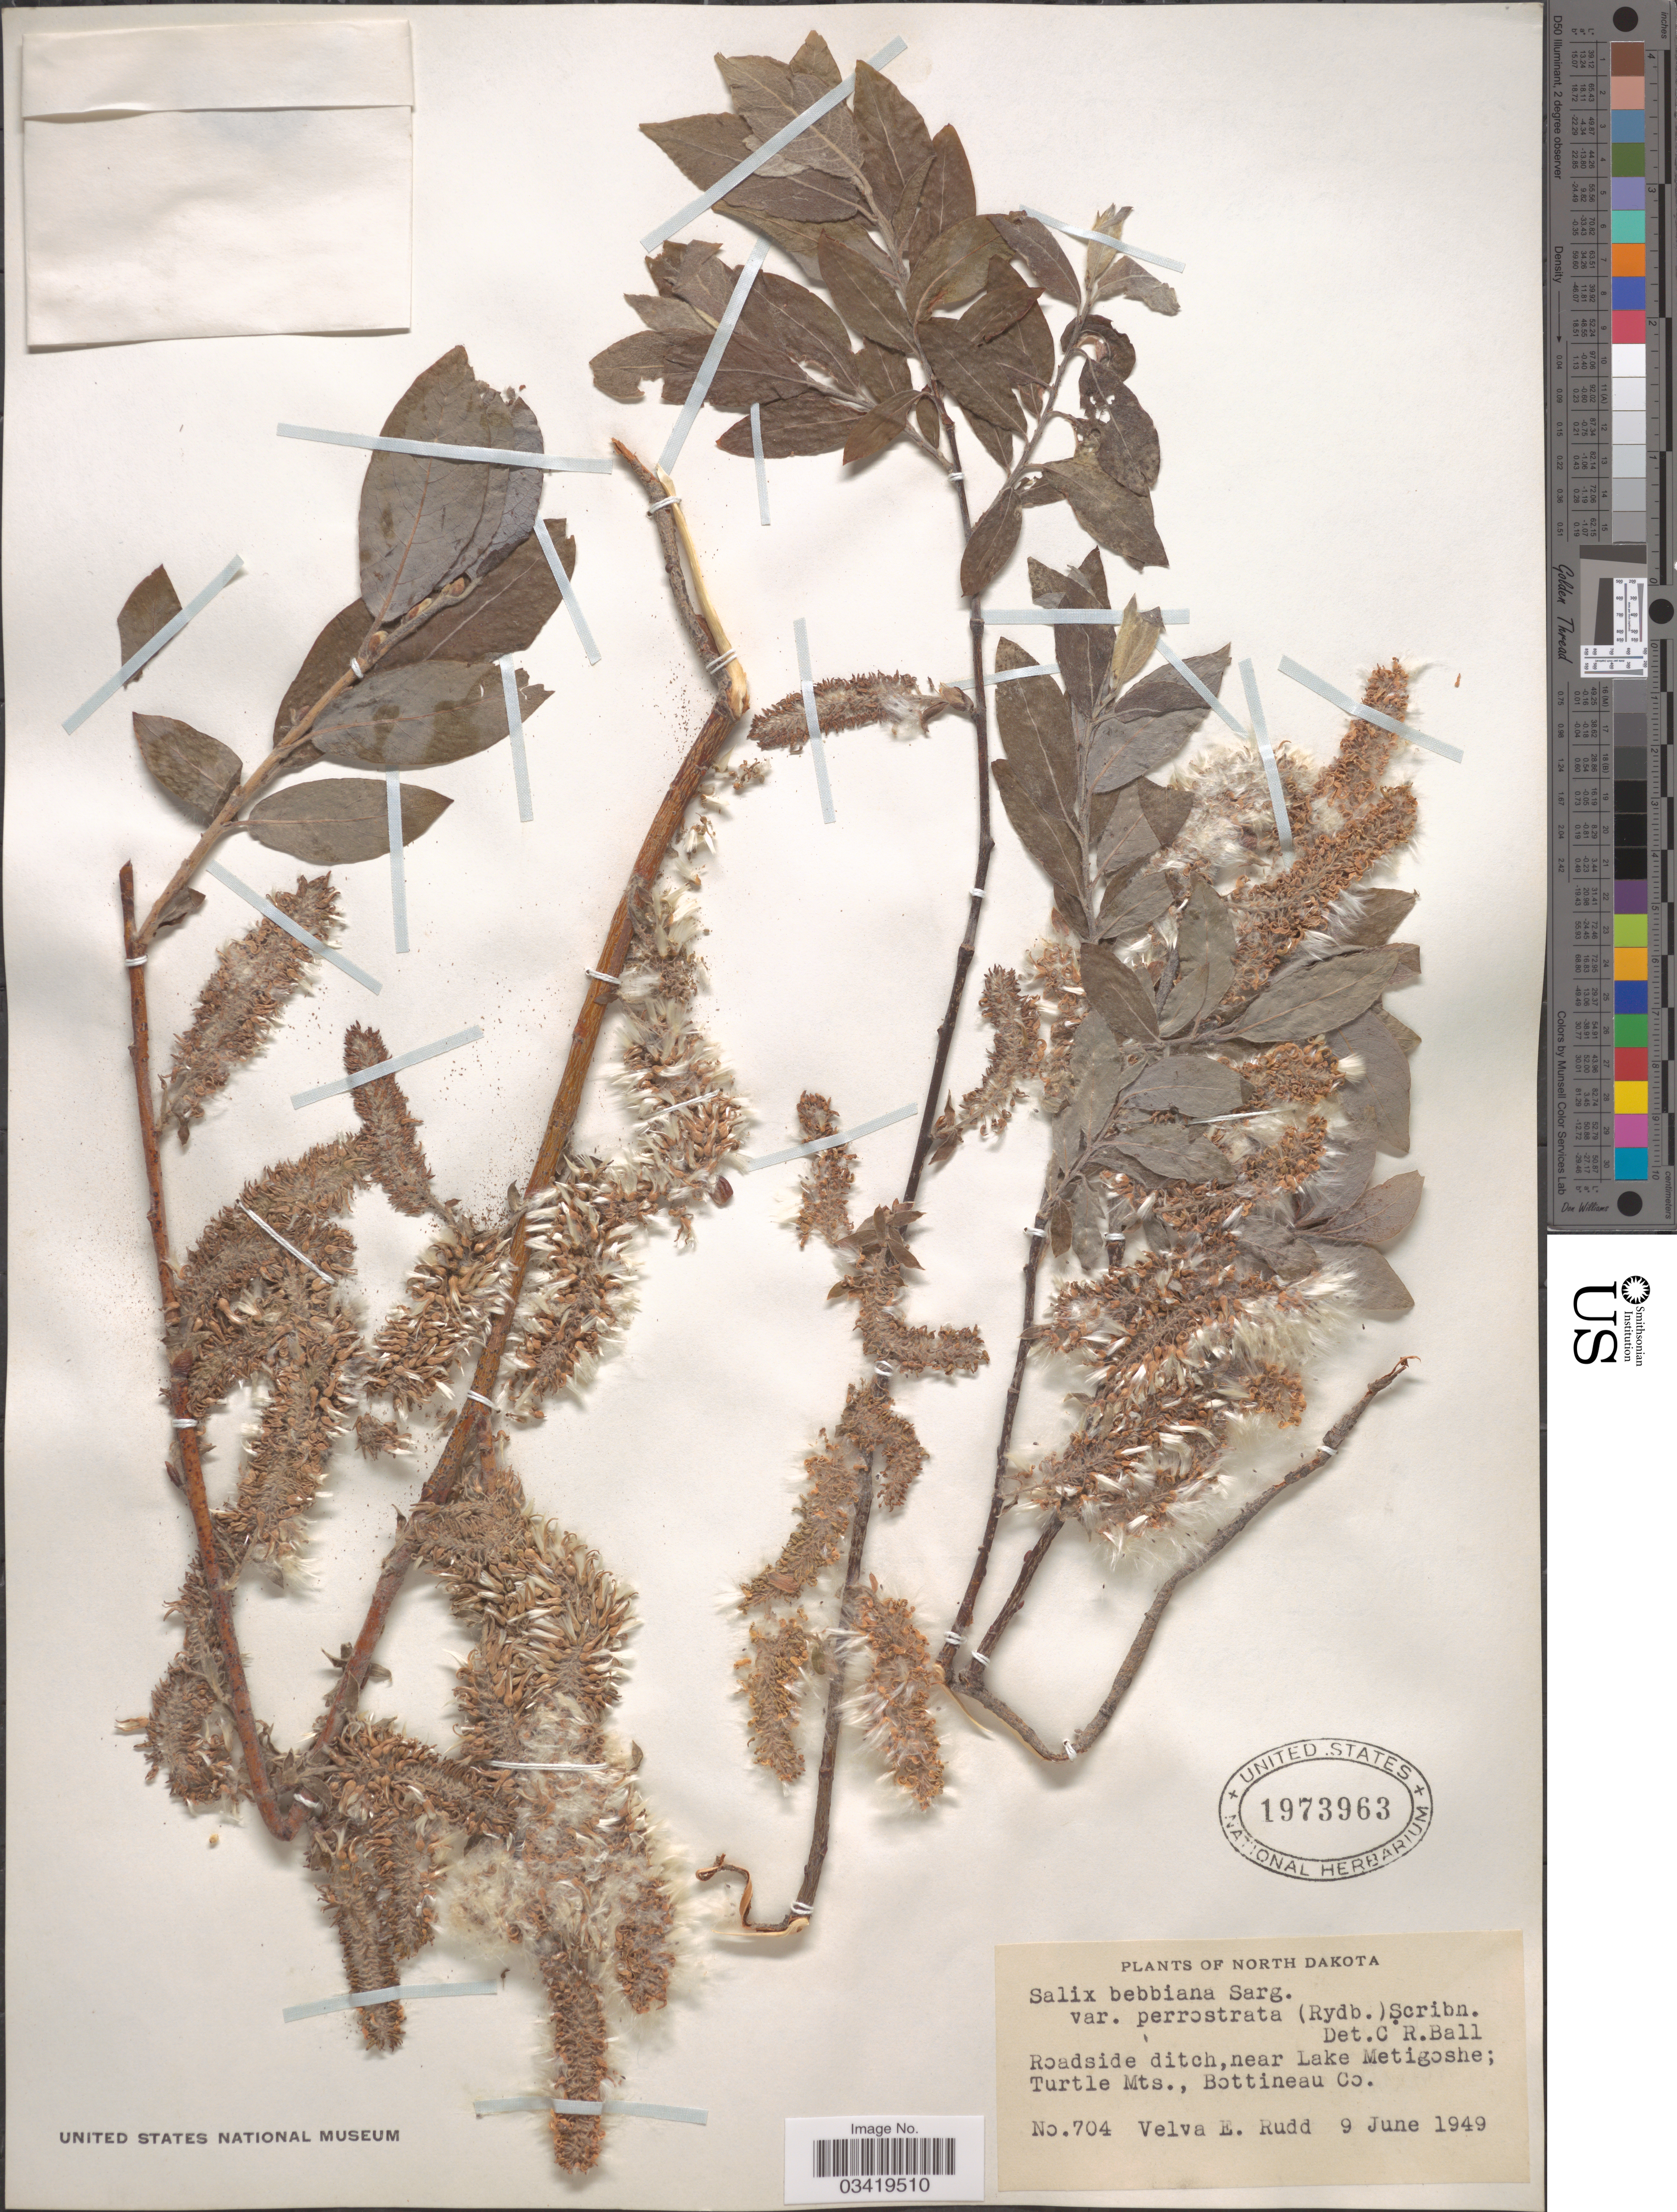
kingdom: Plantae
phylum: Tracheophyta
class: Magnoliopsida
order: Malpighiales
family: Salicaceae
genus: Salix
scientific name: Salix bebbiana var. perrostrata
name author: Sarg.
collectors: V. E. Rudd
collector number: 704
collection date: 1949-06-09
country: United States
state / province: North Dakota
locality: Roadside ditch, near Lake Metigoshe; Turtle Mts., Bottineau Co.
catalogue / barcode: US 1973963